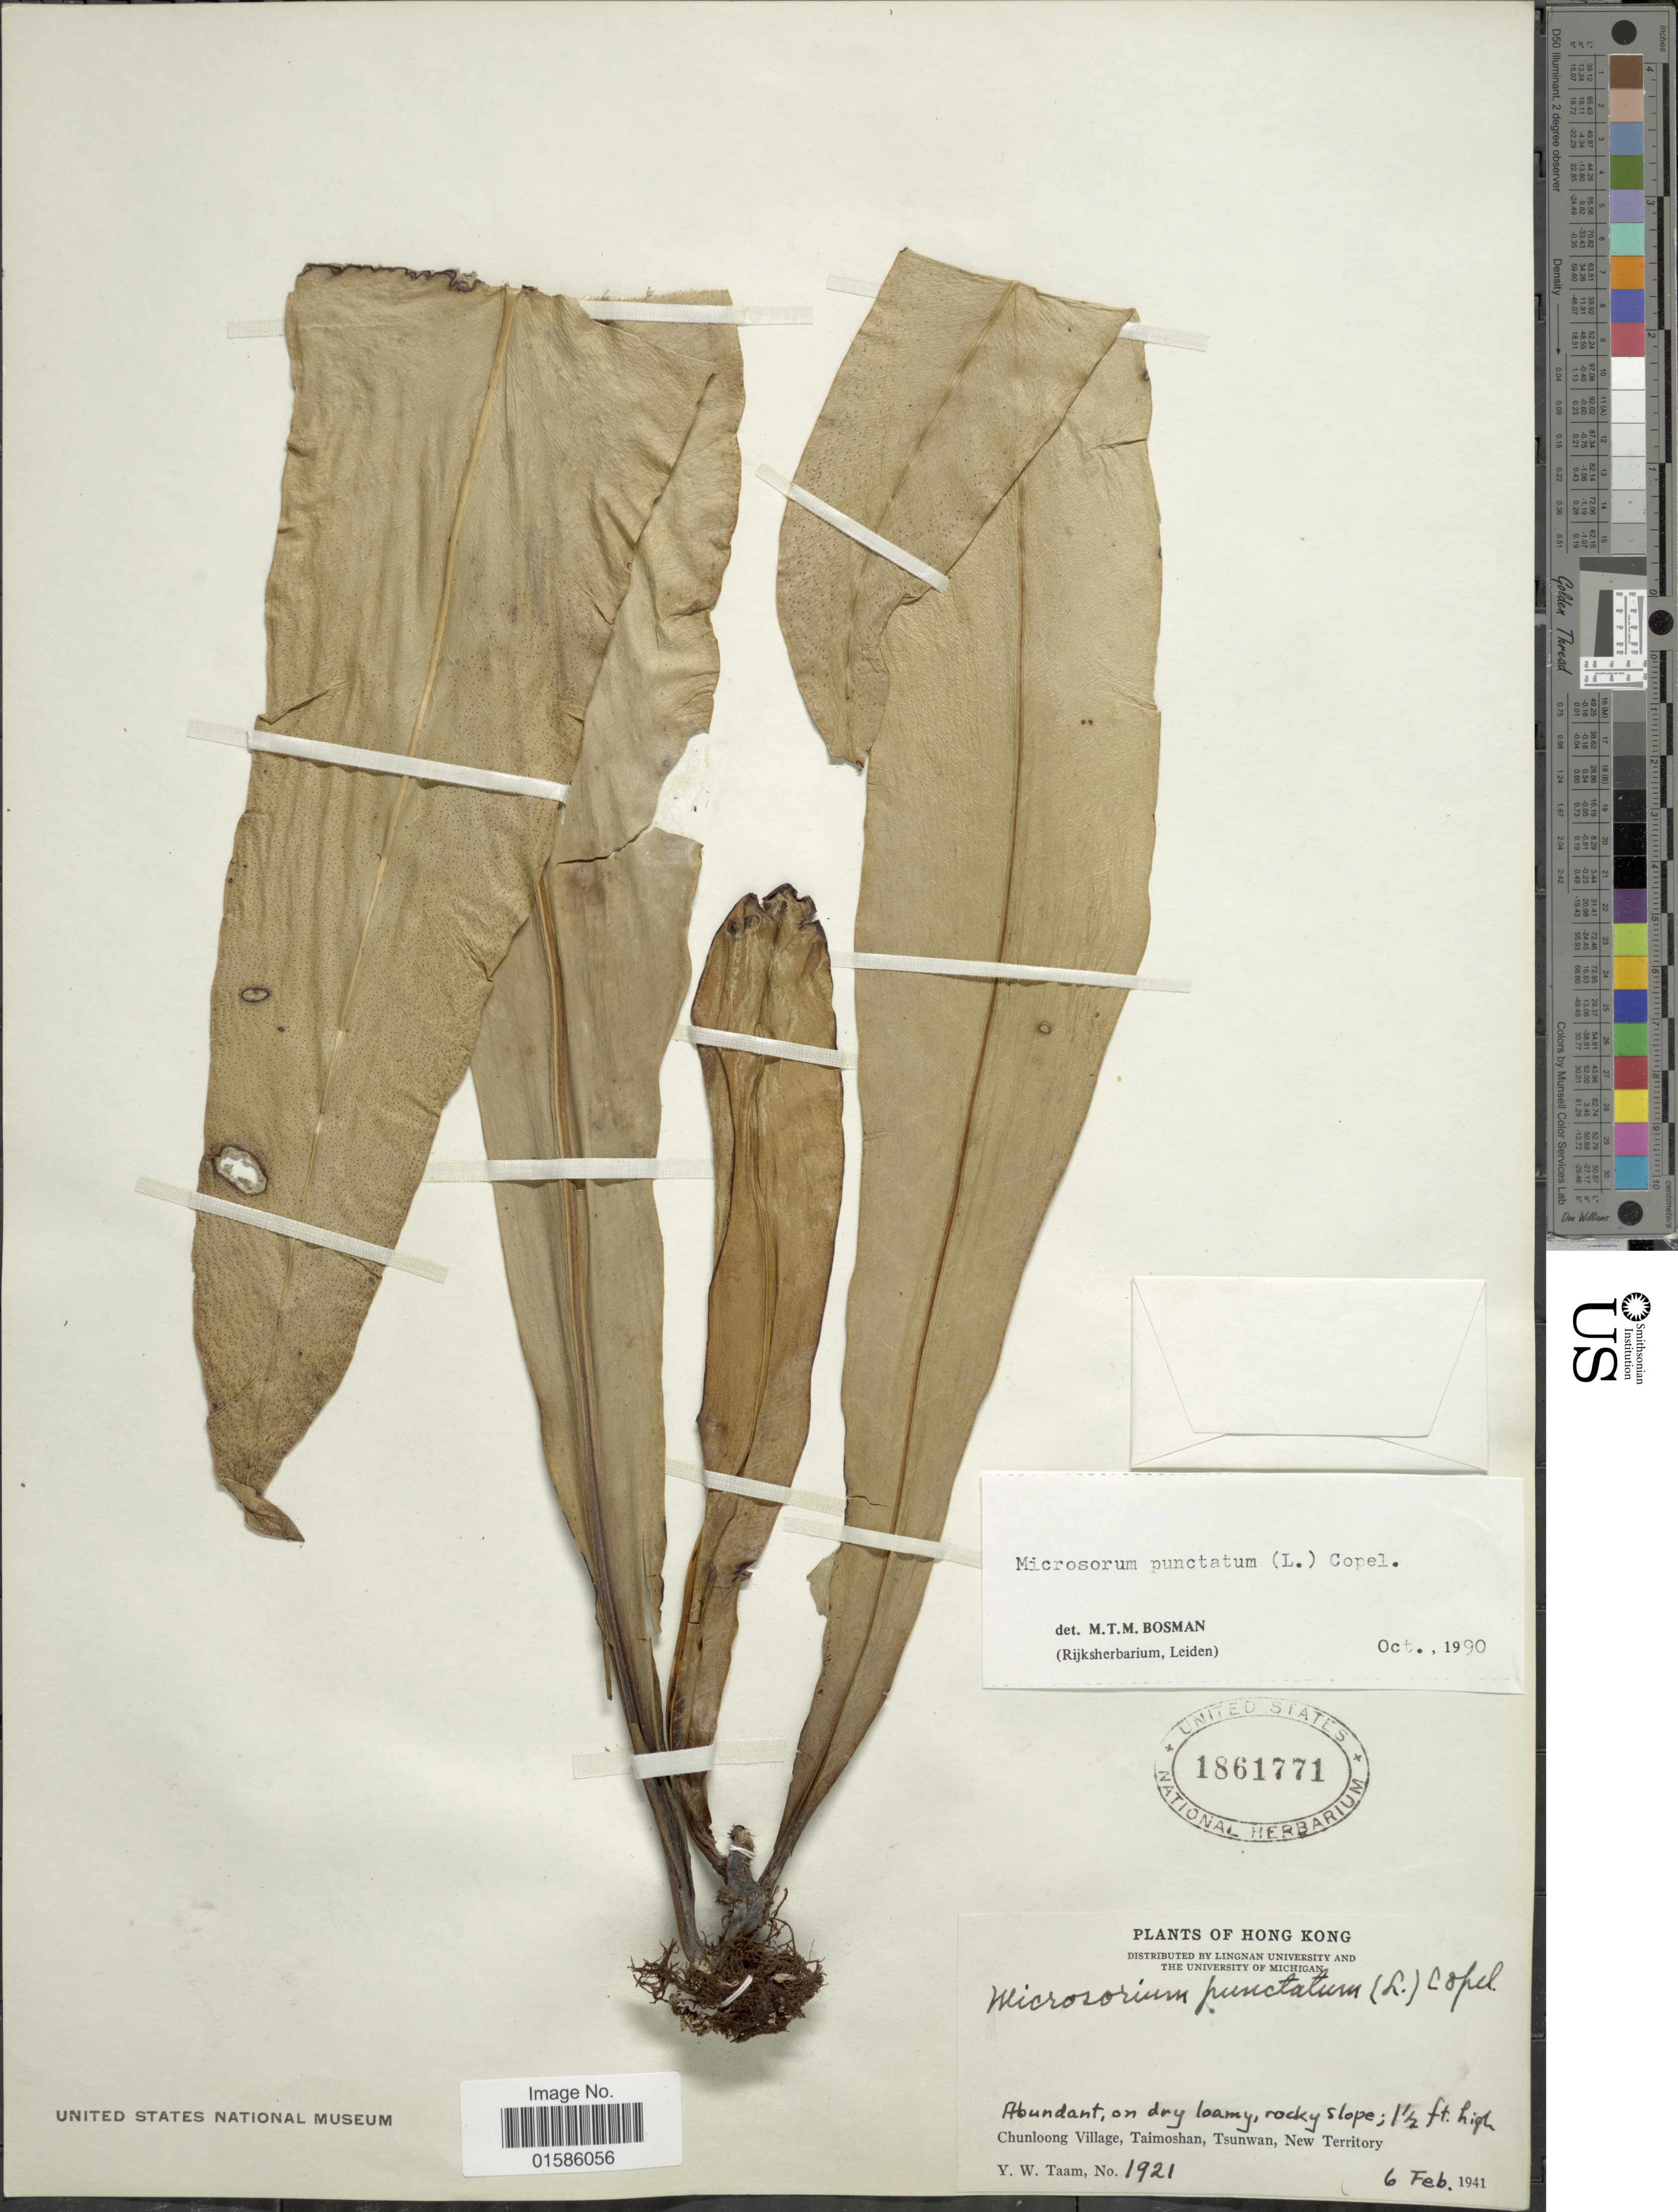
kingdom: Plantae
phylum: Tracheophyta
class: Polypodiopsida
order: Polypodiales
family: Polypodiaceae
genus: Microsorum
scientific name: Microsorum punctatum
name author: (L.) Copel.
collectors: Y. W. Taam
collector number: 1921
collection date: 1941-02-06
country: China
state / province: Hong Kong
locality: Chunloong Village, Tasmoshan, Tsunwan, New Territory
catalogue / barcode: US 1861771